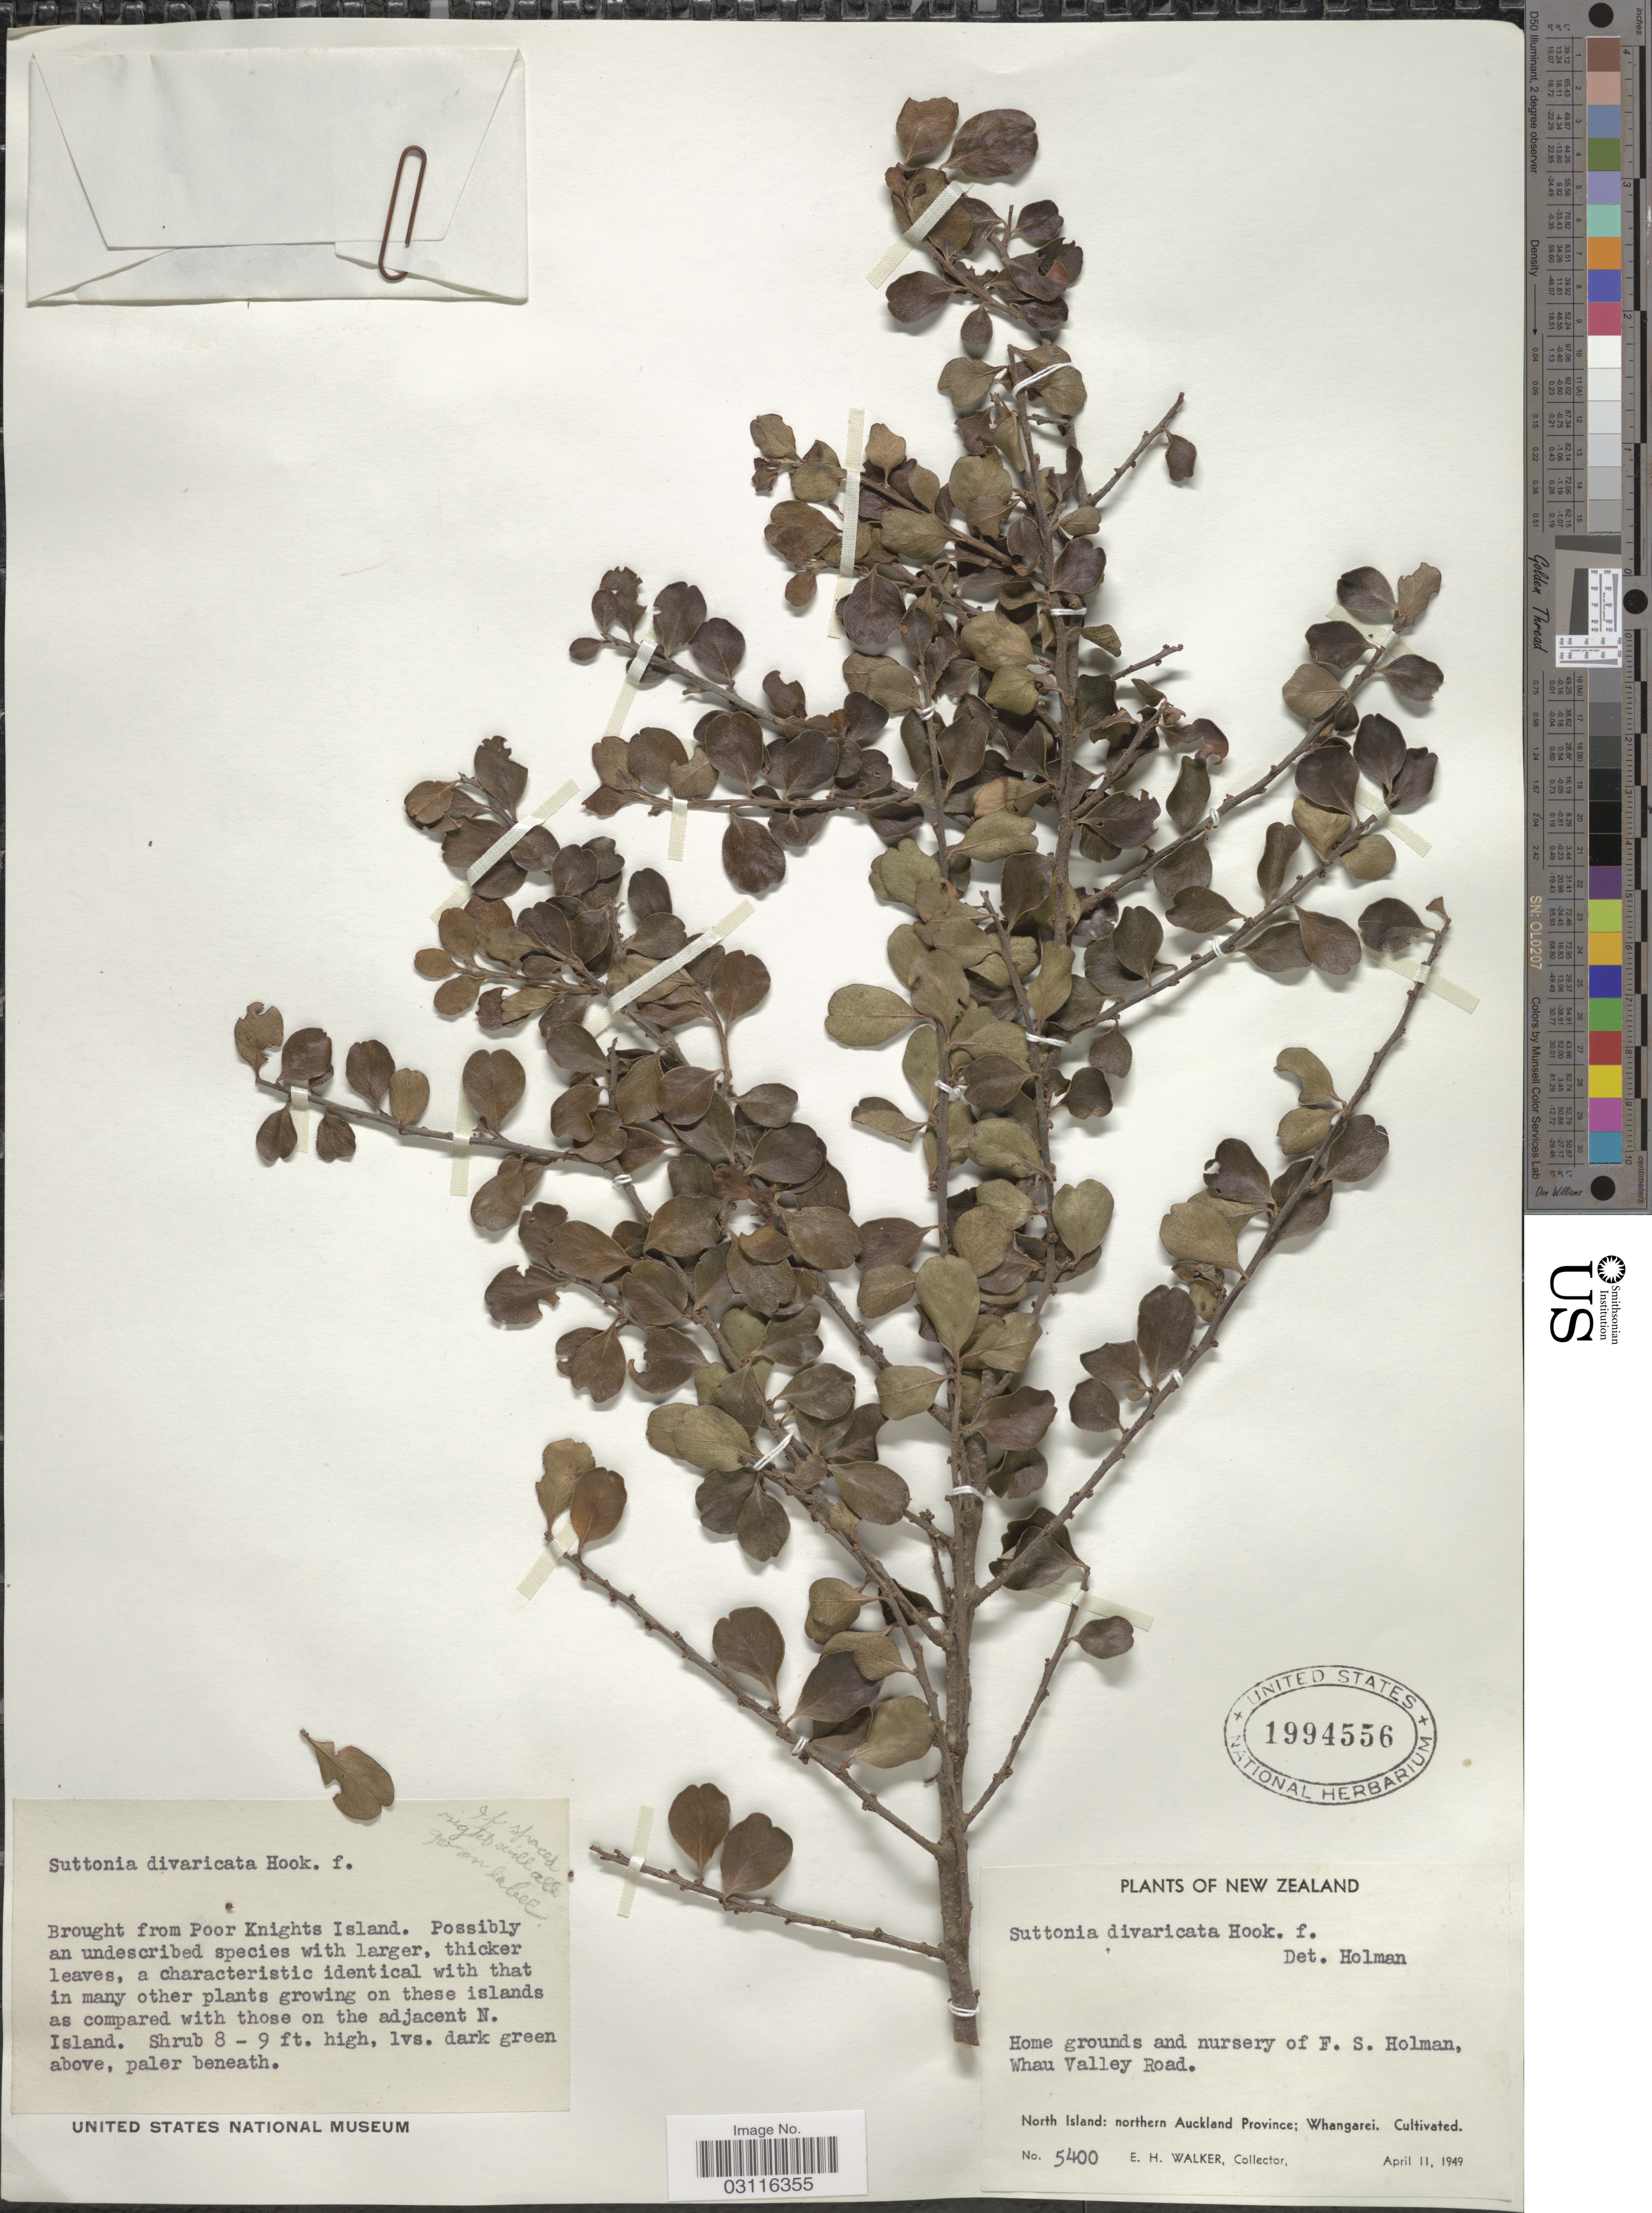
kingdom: Plantae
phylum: Tracheophyta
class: Magnoliopsida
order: Ericales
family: Primulaceae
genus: Suttonia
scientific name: Suttonia divaricata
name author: Hook. f.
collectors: E. H. Walker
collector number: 5400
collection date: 1949-04-11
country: New Zealand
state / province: Auckland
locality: Home grounds and nursery of F. S. Holman, Whau Valley Road. North Island: northern Auckland Province; Whangarei.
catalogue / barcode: US 1994556